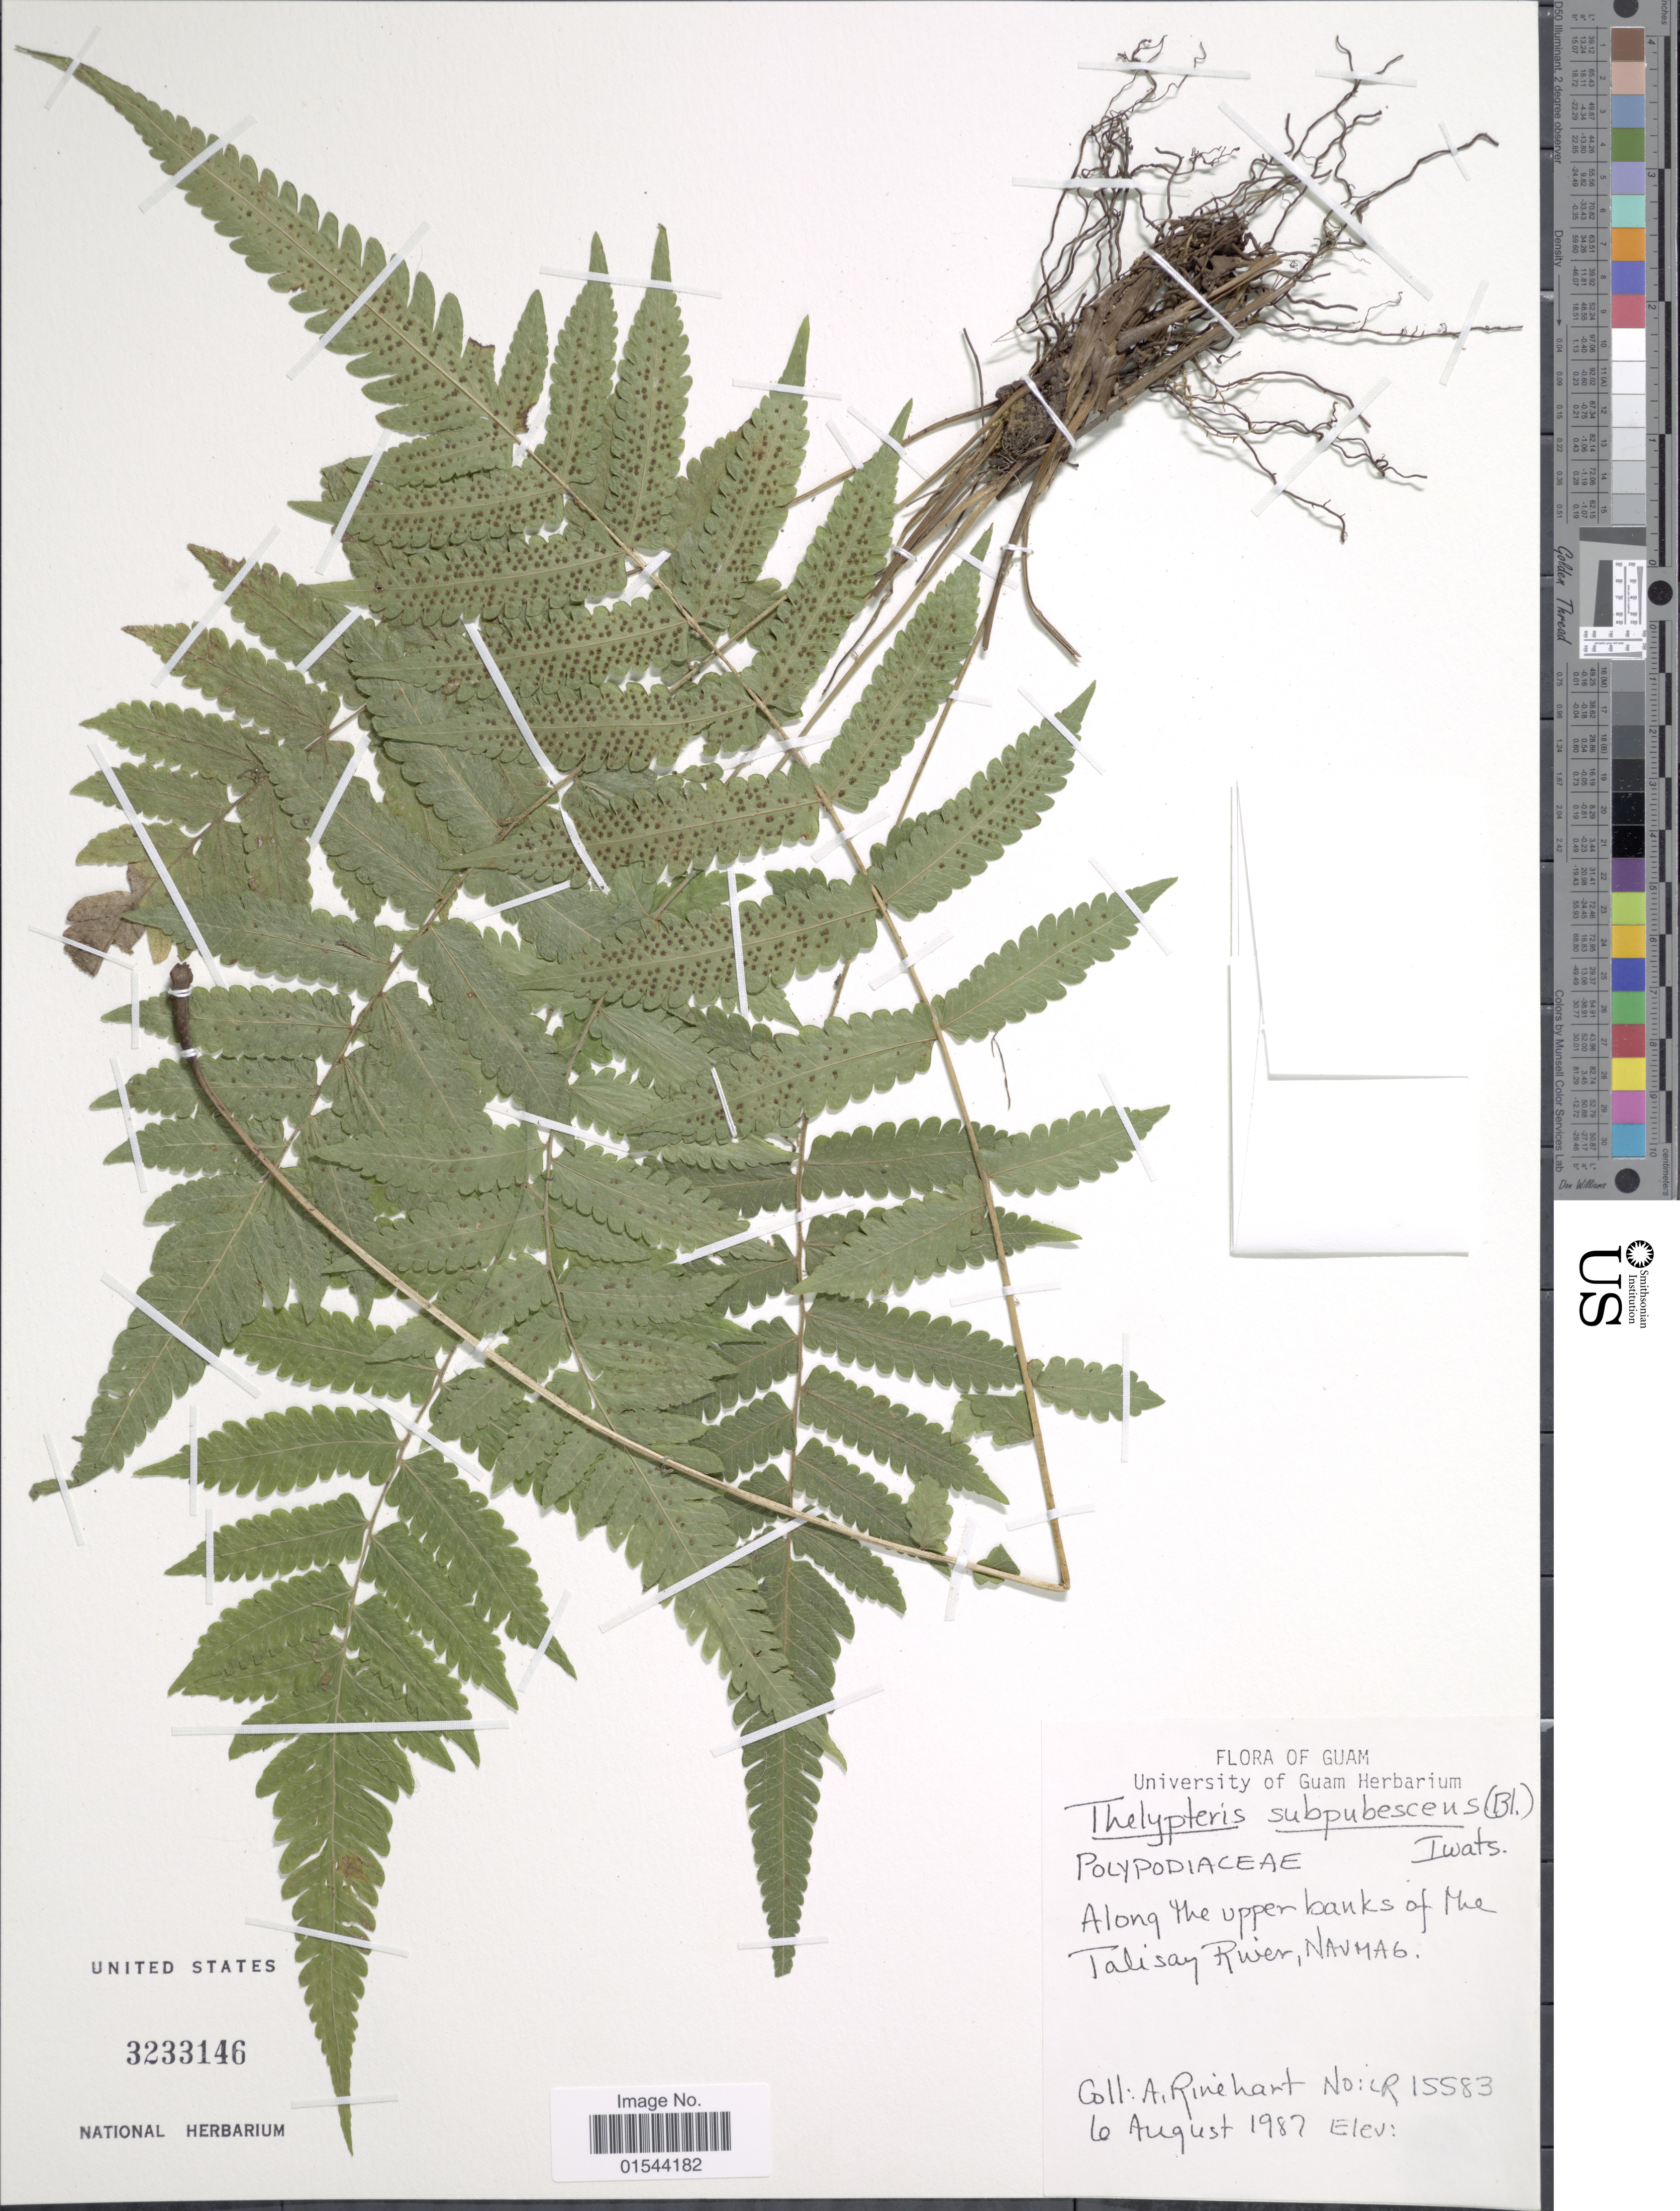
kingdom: Plantae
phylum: Tracheophyta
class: Polypodiopsida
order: Polypodiales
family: Thelypteridaceae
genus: Christella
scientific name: Christella subpubescens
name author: (Blume) Holttum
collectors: A. Rinehart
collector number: LR15583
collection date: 1987-08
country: Guam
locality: Along the upper banks of the Talisay River, Navmag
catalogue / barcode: US 3233146